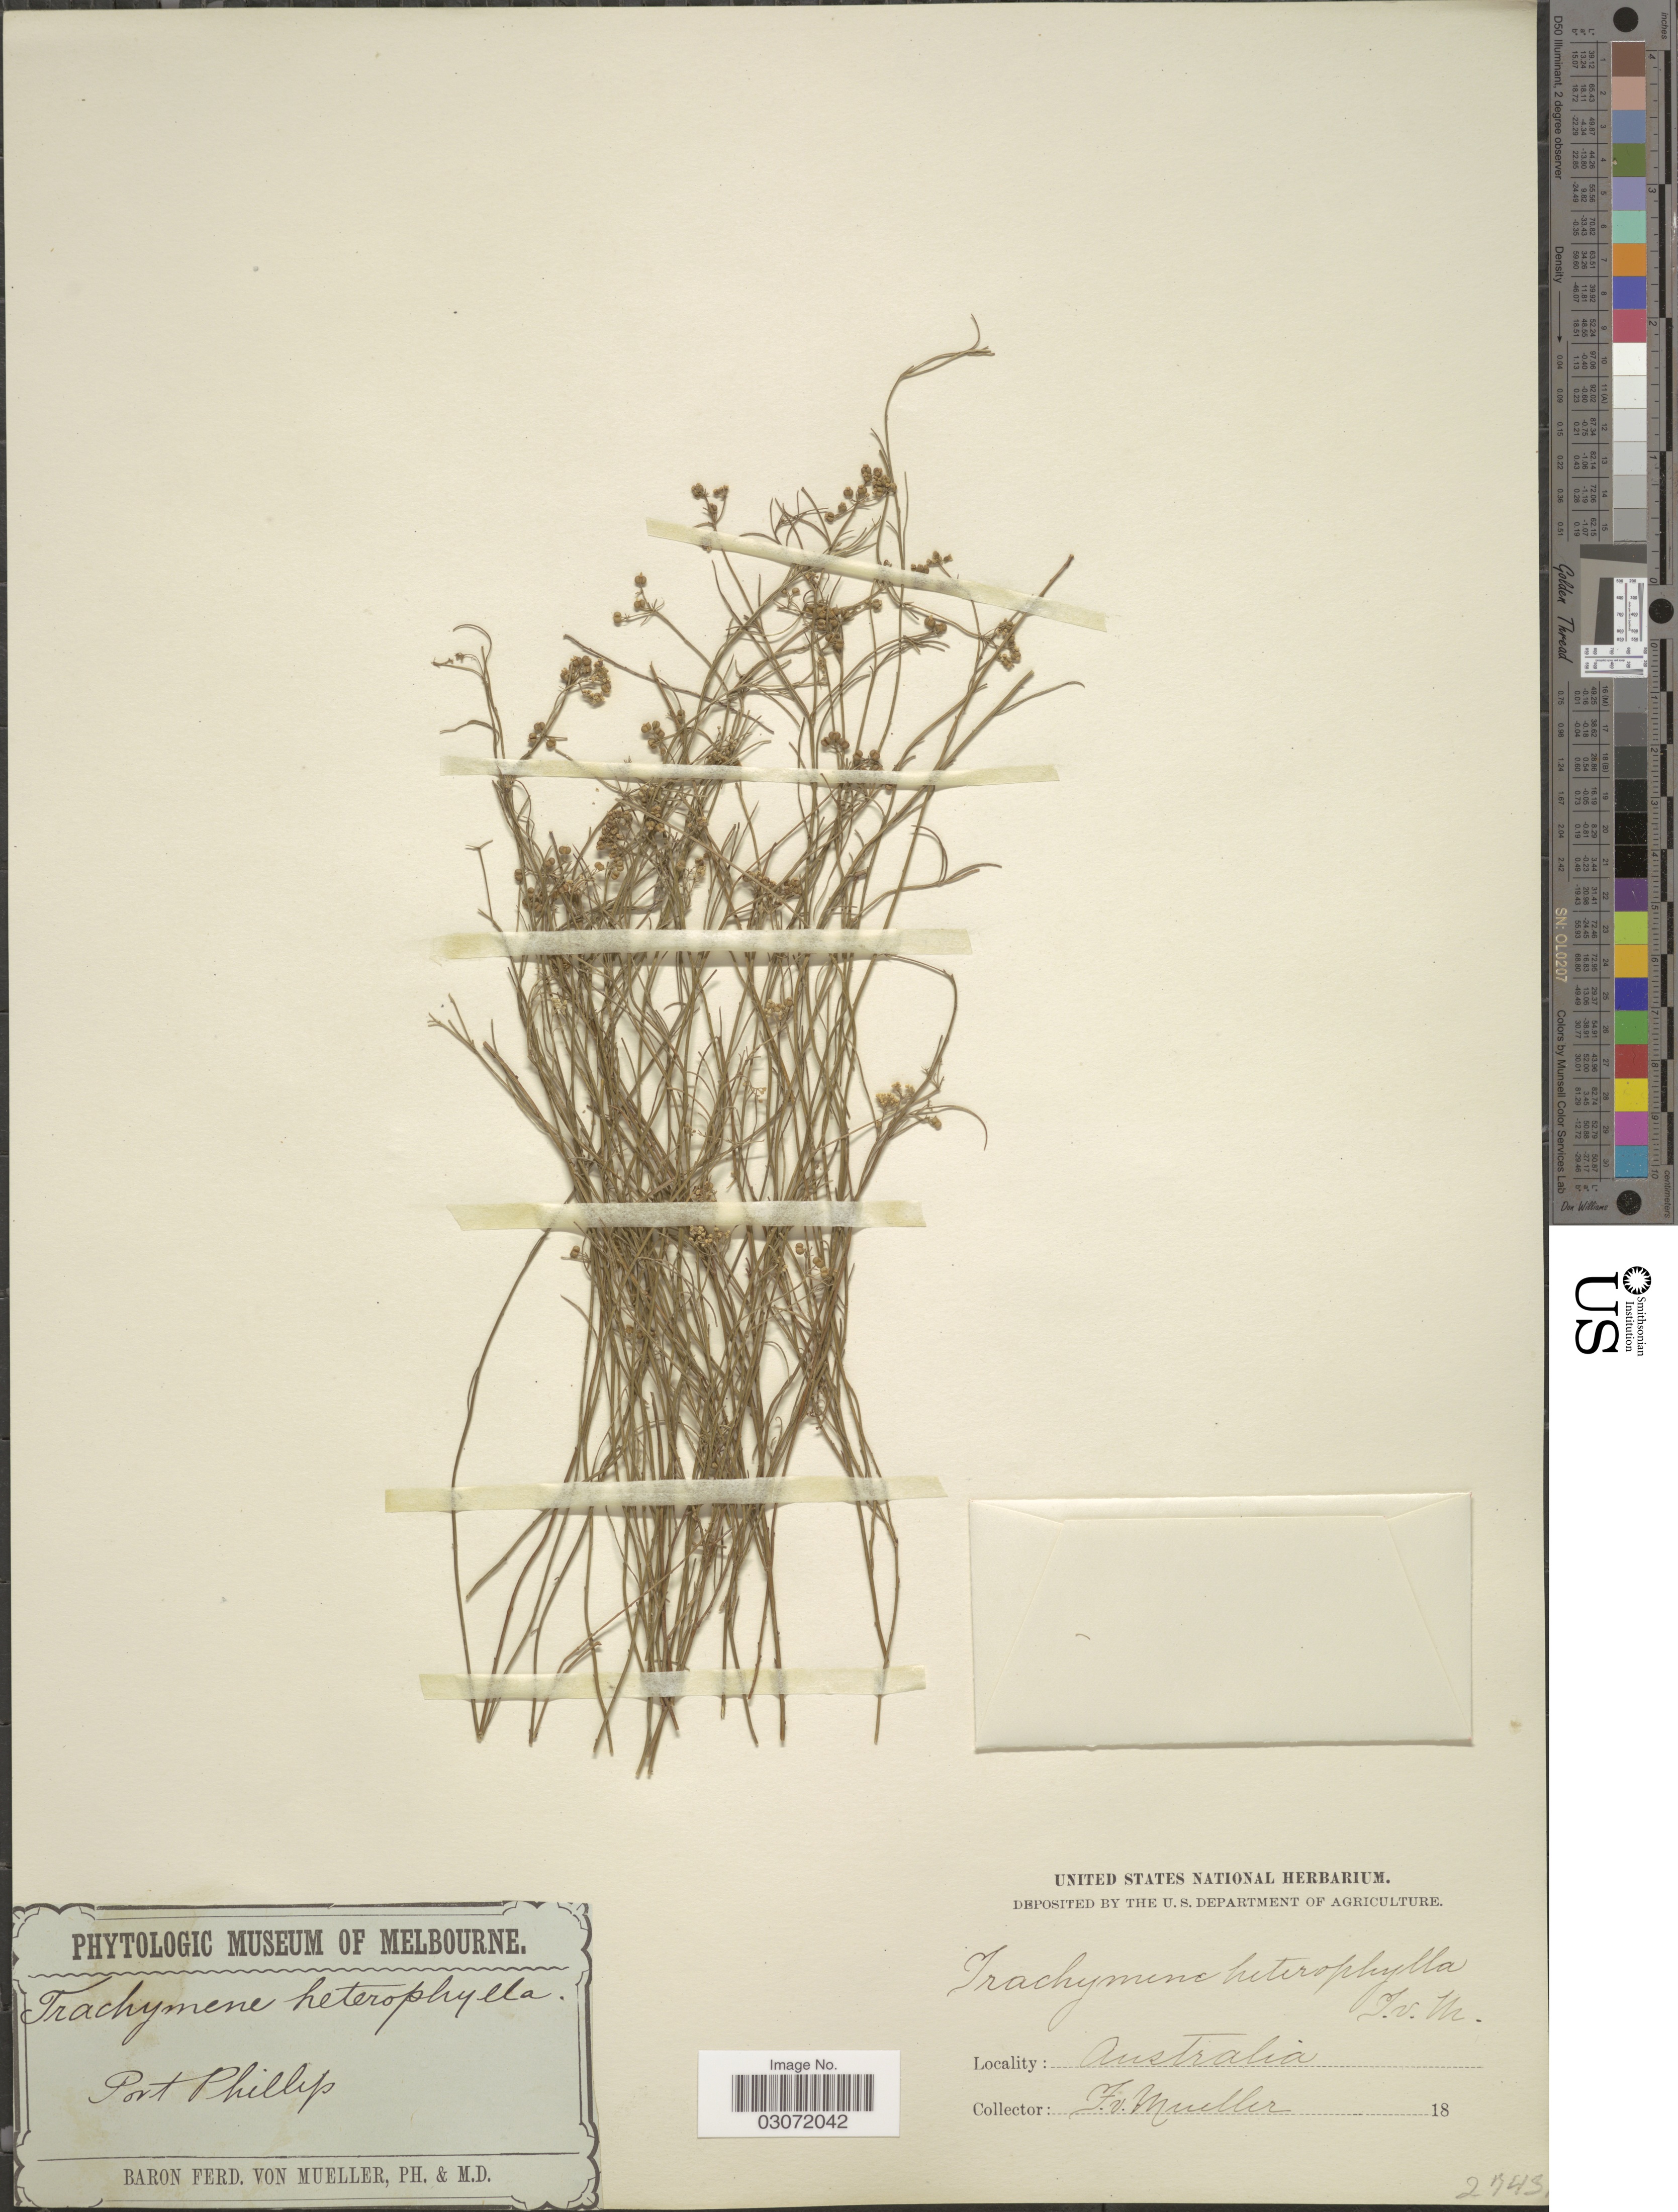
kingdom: Plantae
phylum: Tracheophyta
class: Magnoliopsida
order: Apiales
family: Apiaceae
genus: Platysace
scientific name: Platysace heterophylla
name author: (Benth.) C. Norman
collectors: F. Mueller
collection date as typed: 18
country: Australia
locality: Port Phillip.